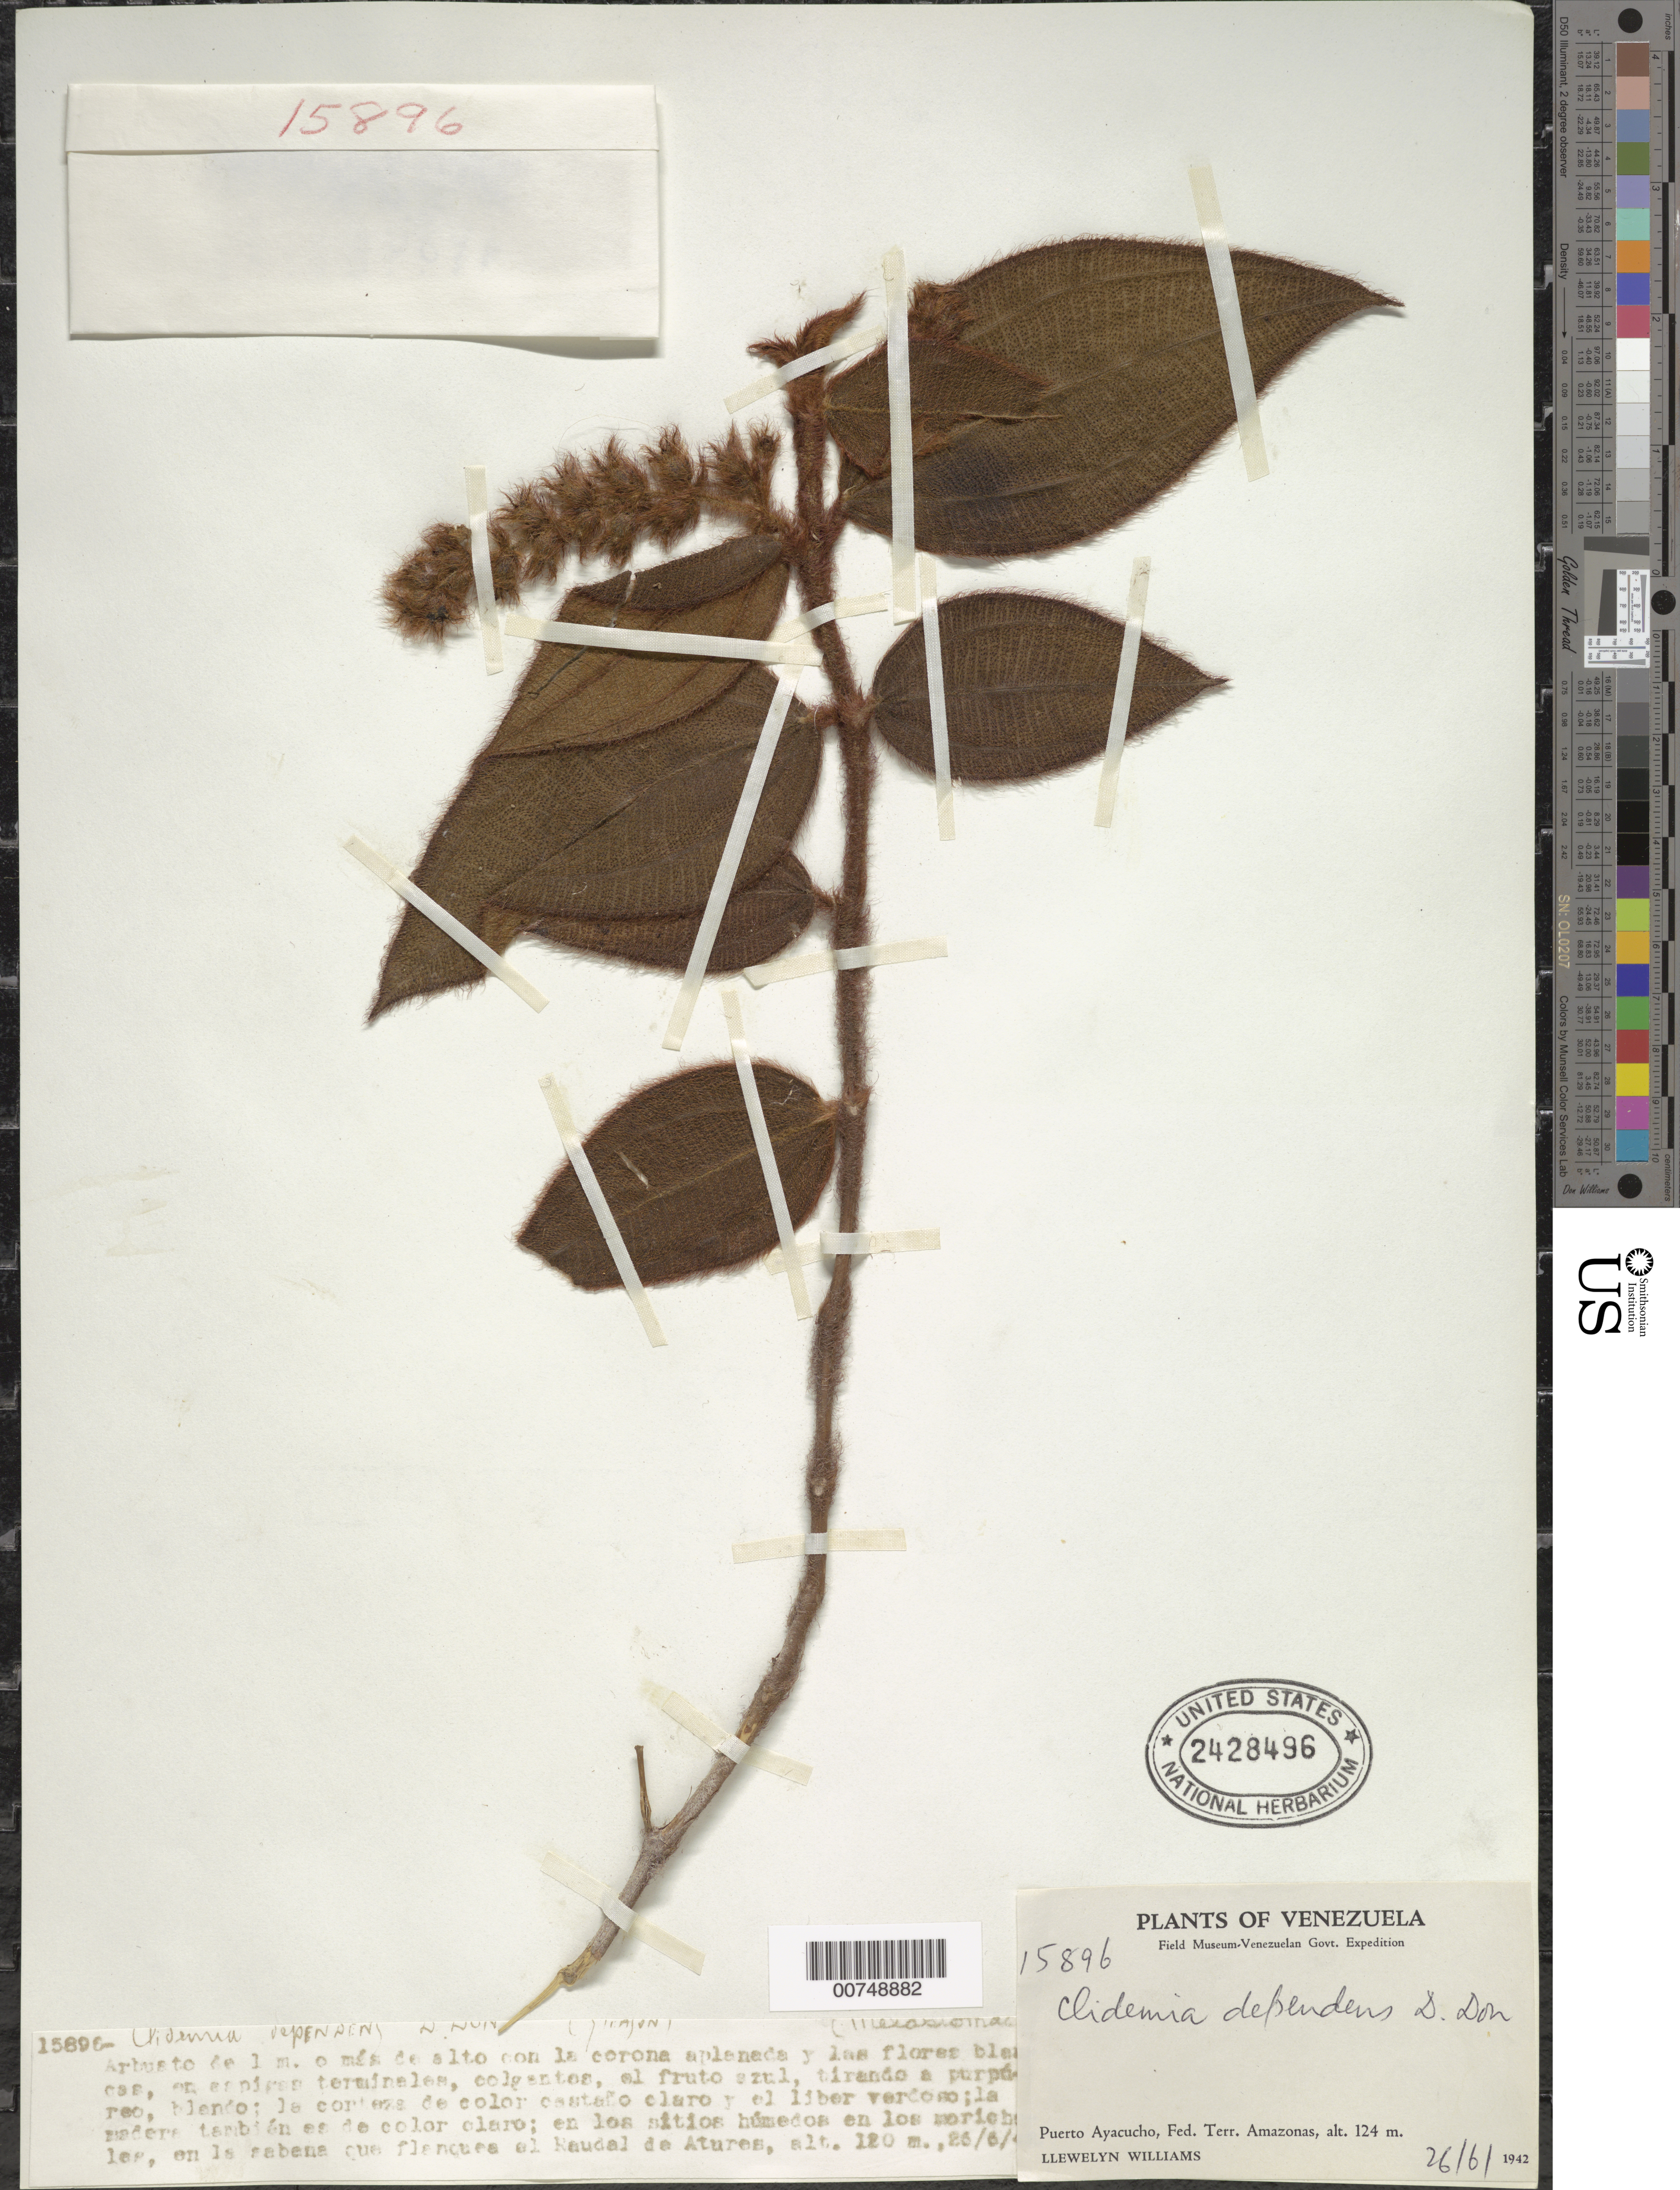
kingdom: Plantae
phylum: Tracheophyta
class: Magnoliopsida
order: Myrtales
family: Melastomataceae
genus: Clidemia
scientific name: Clidemia capitellata var. dependens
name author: (Pav. & D. Don) J.F. Macbr.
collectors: Ll. Williams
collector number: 15896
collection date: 1942-06-26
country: Venezuela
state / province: Amazonas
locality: Puerto Ayacucho, Fed. Terr. Amazonas.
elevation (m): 124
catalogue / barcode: US 2428496